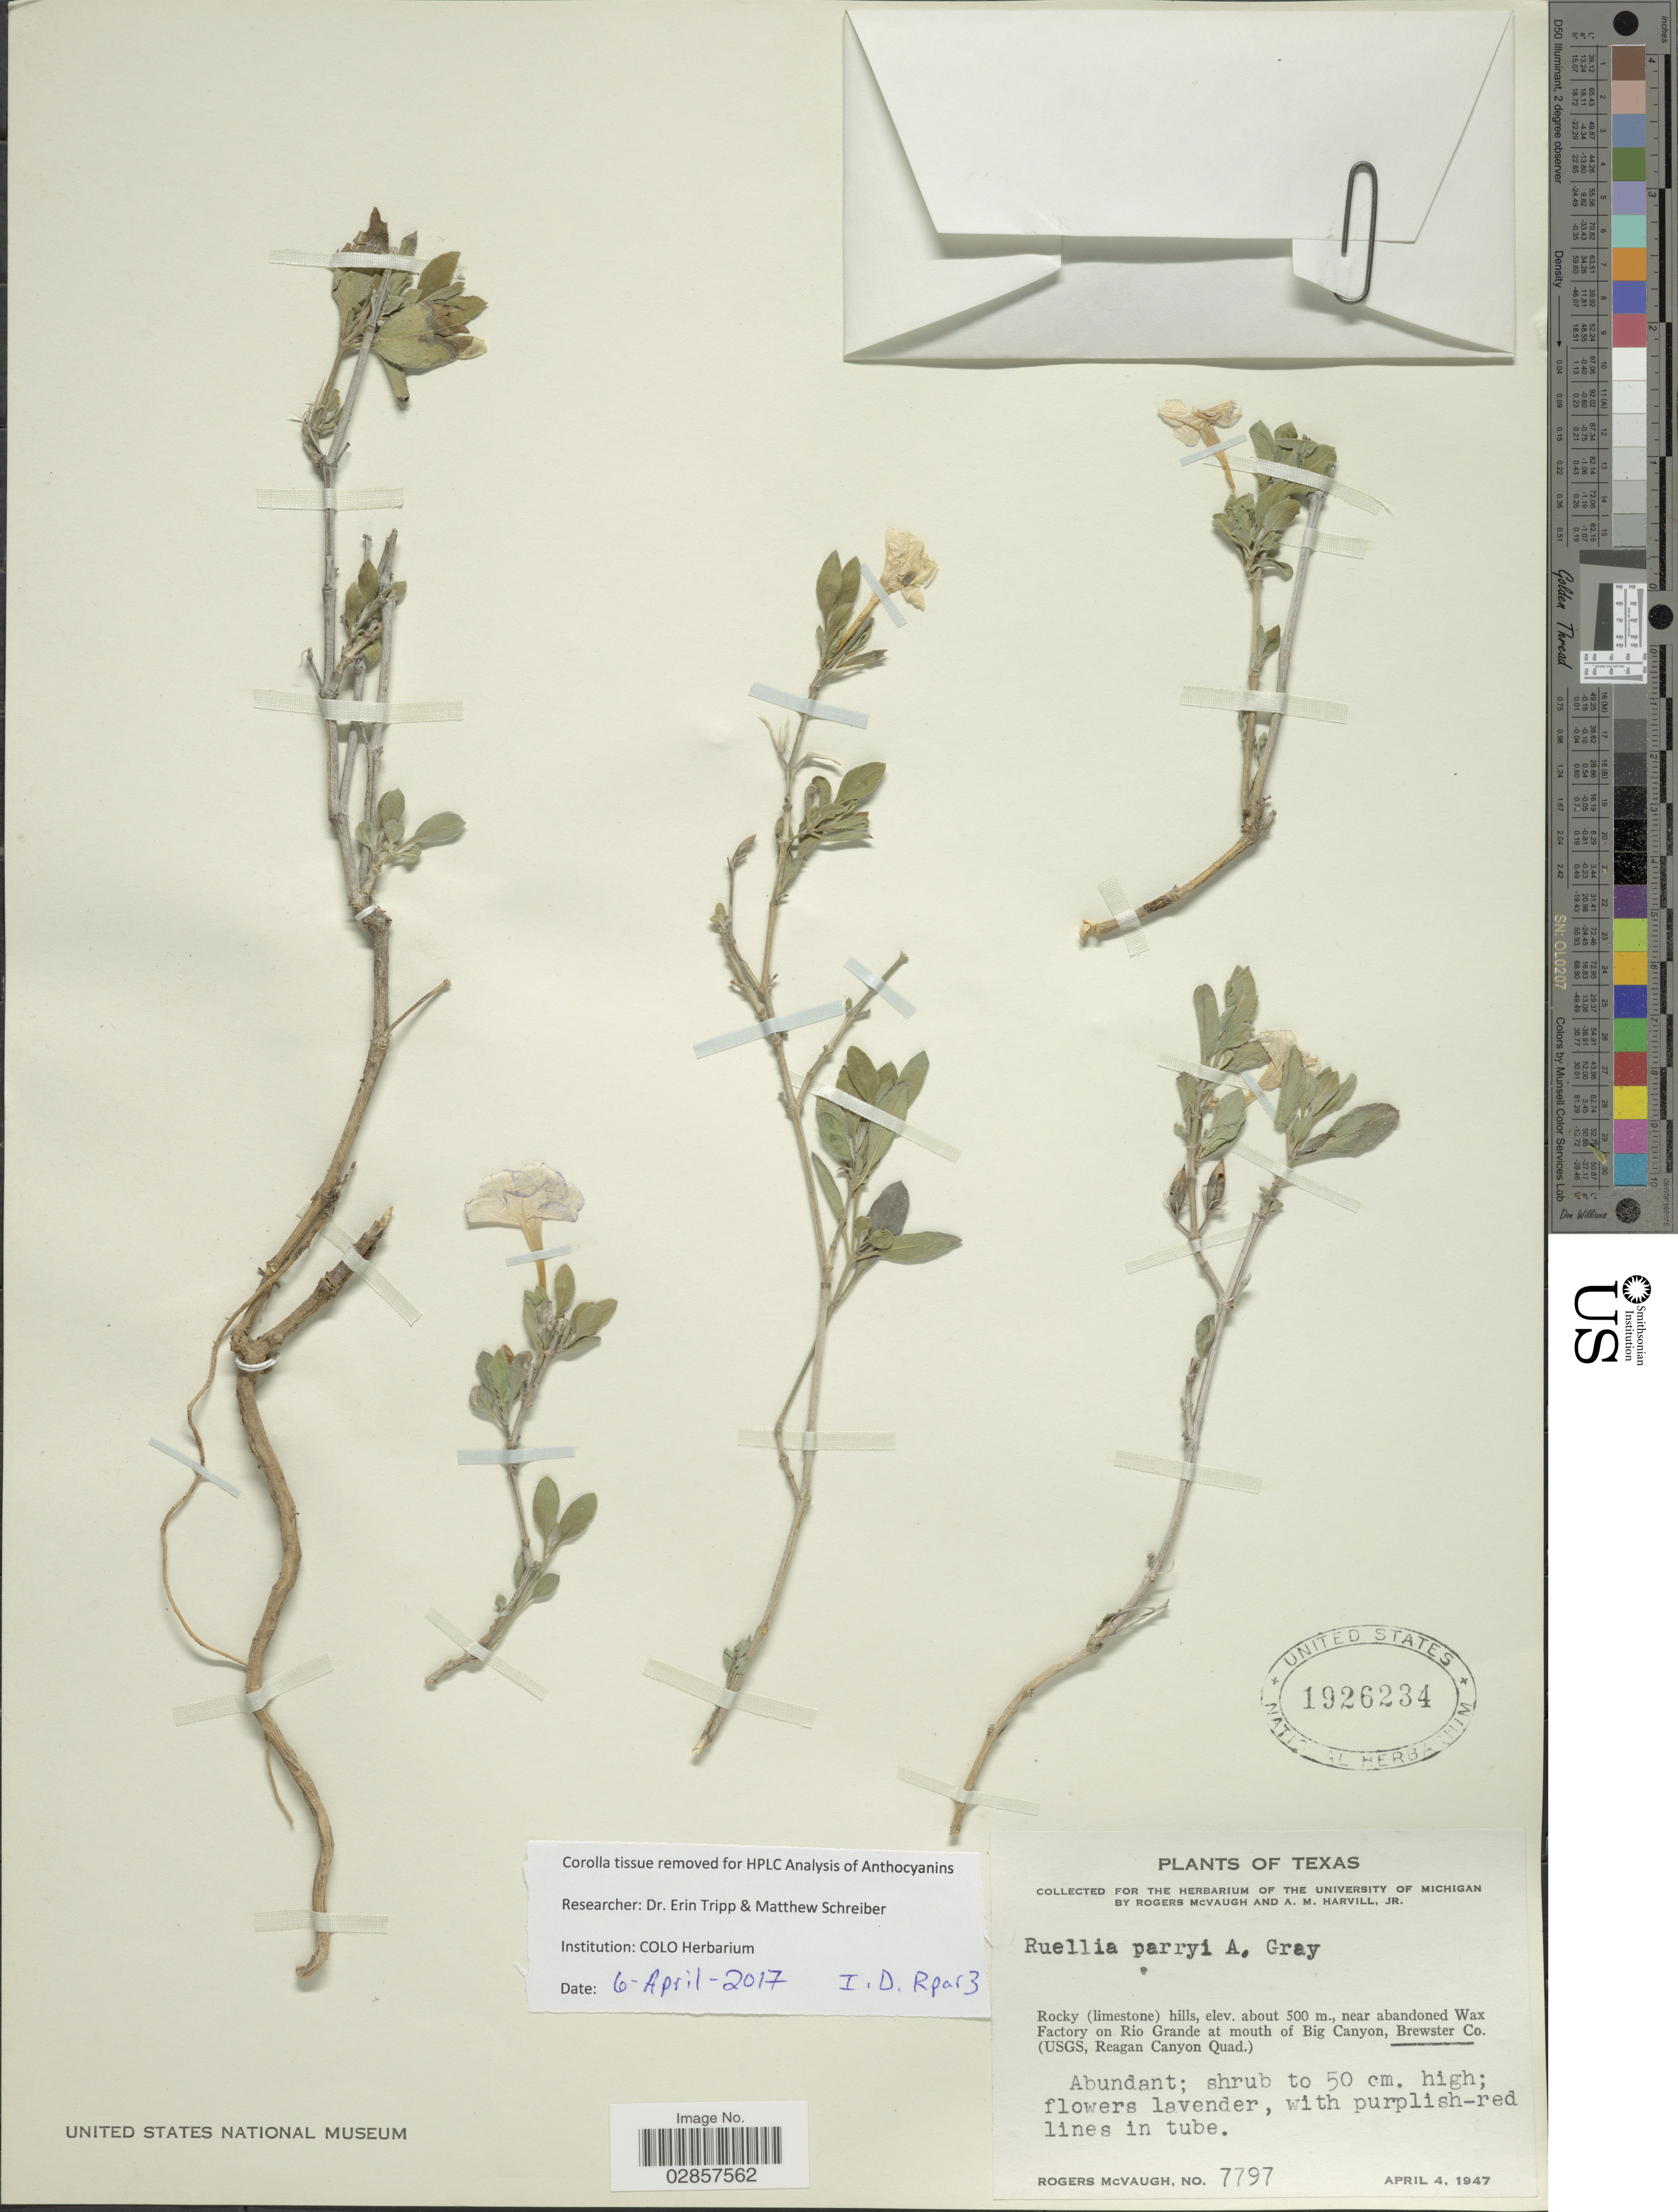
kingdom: Plantae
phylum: Tracheophyta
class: Magnoliopsida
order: Lamiales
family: Acanthaceae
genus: Ruellia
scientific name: Ruellia parryi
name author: A. Gray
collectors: R. McVaugh & A. Harvill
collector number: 7797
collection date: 1947-04-04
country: United States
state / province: Texas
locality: Rocky (limestone) hills, near abandoned Wax Factory on Rio Grande at mouth of Big Canyon, Brewster Co. (USGS, Reagan Canyon Quad).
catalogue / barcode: US 1926234